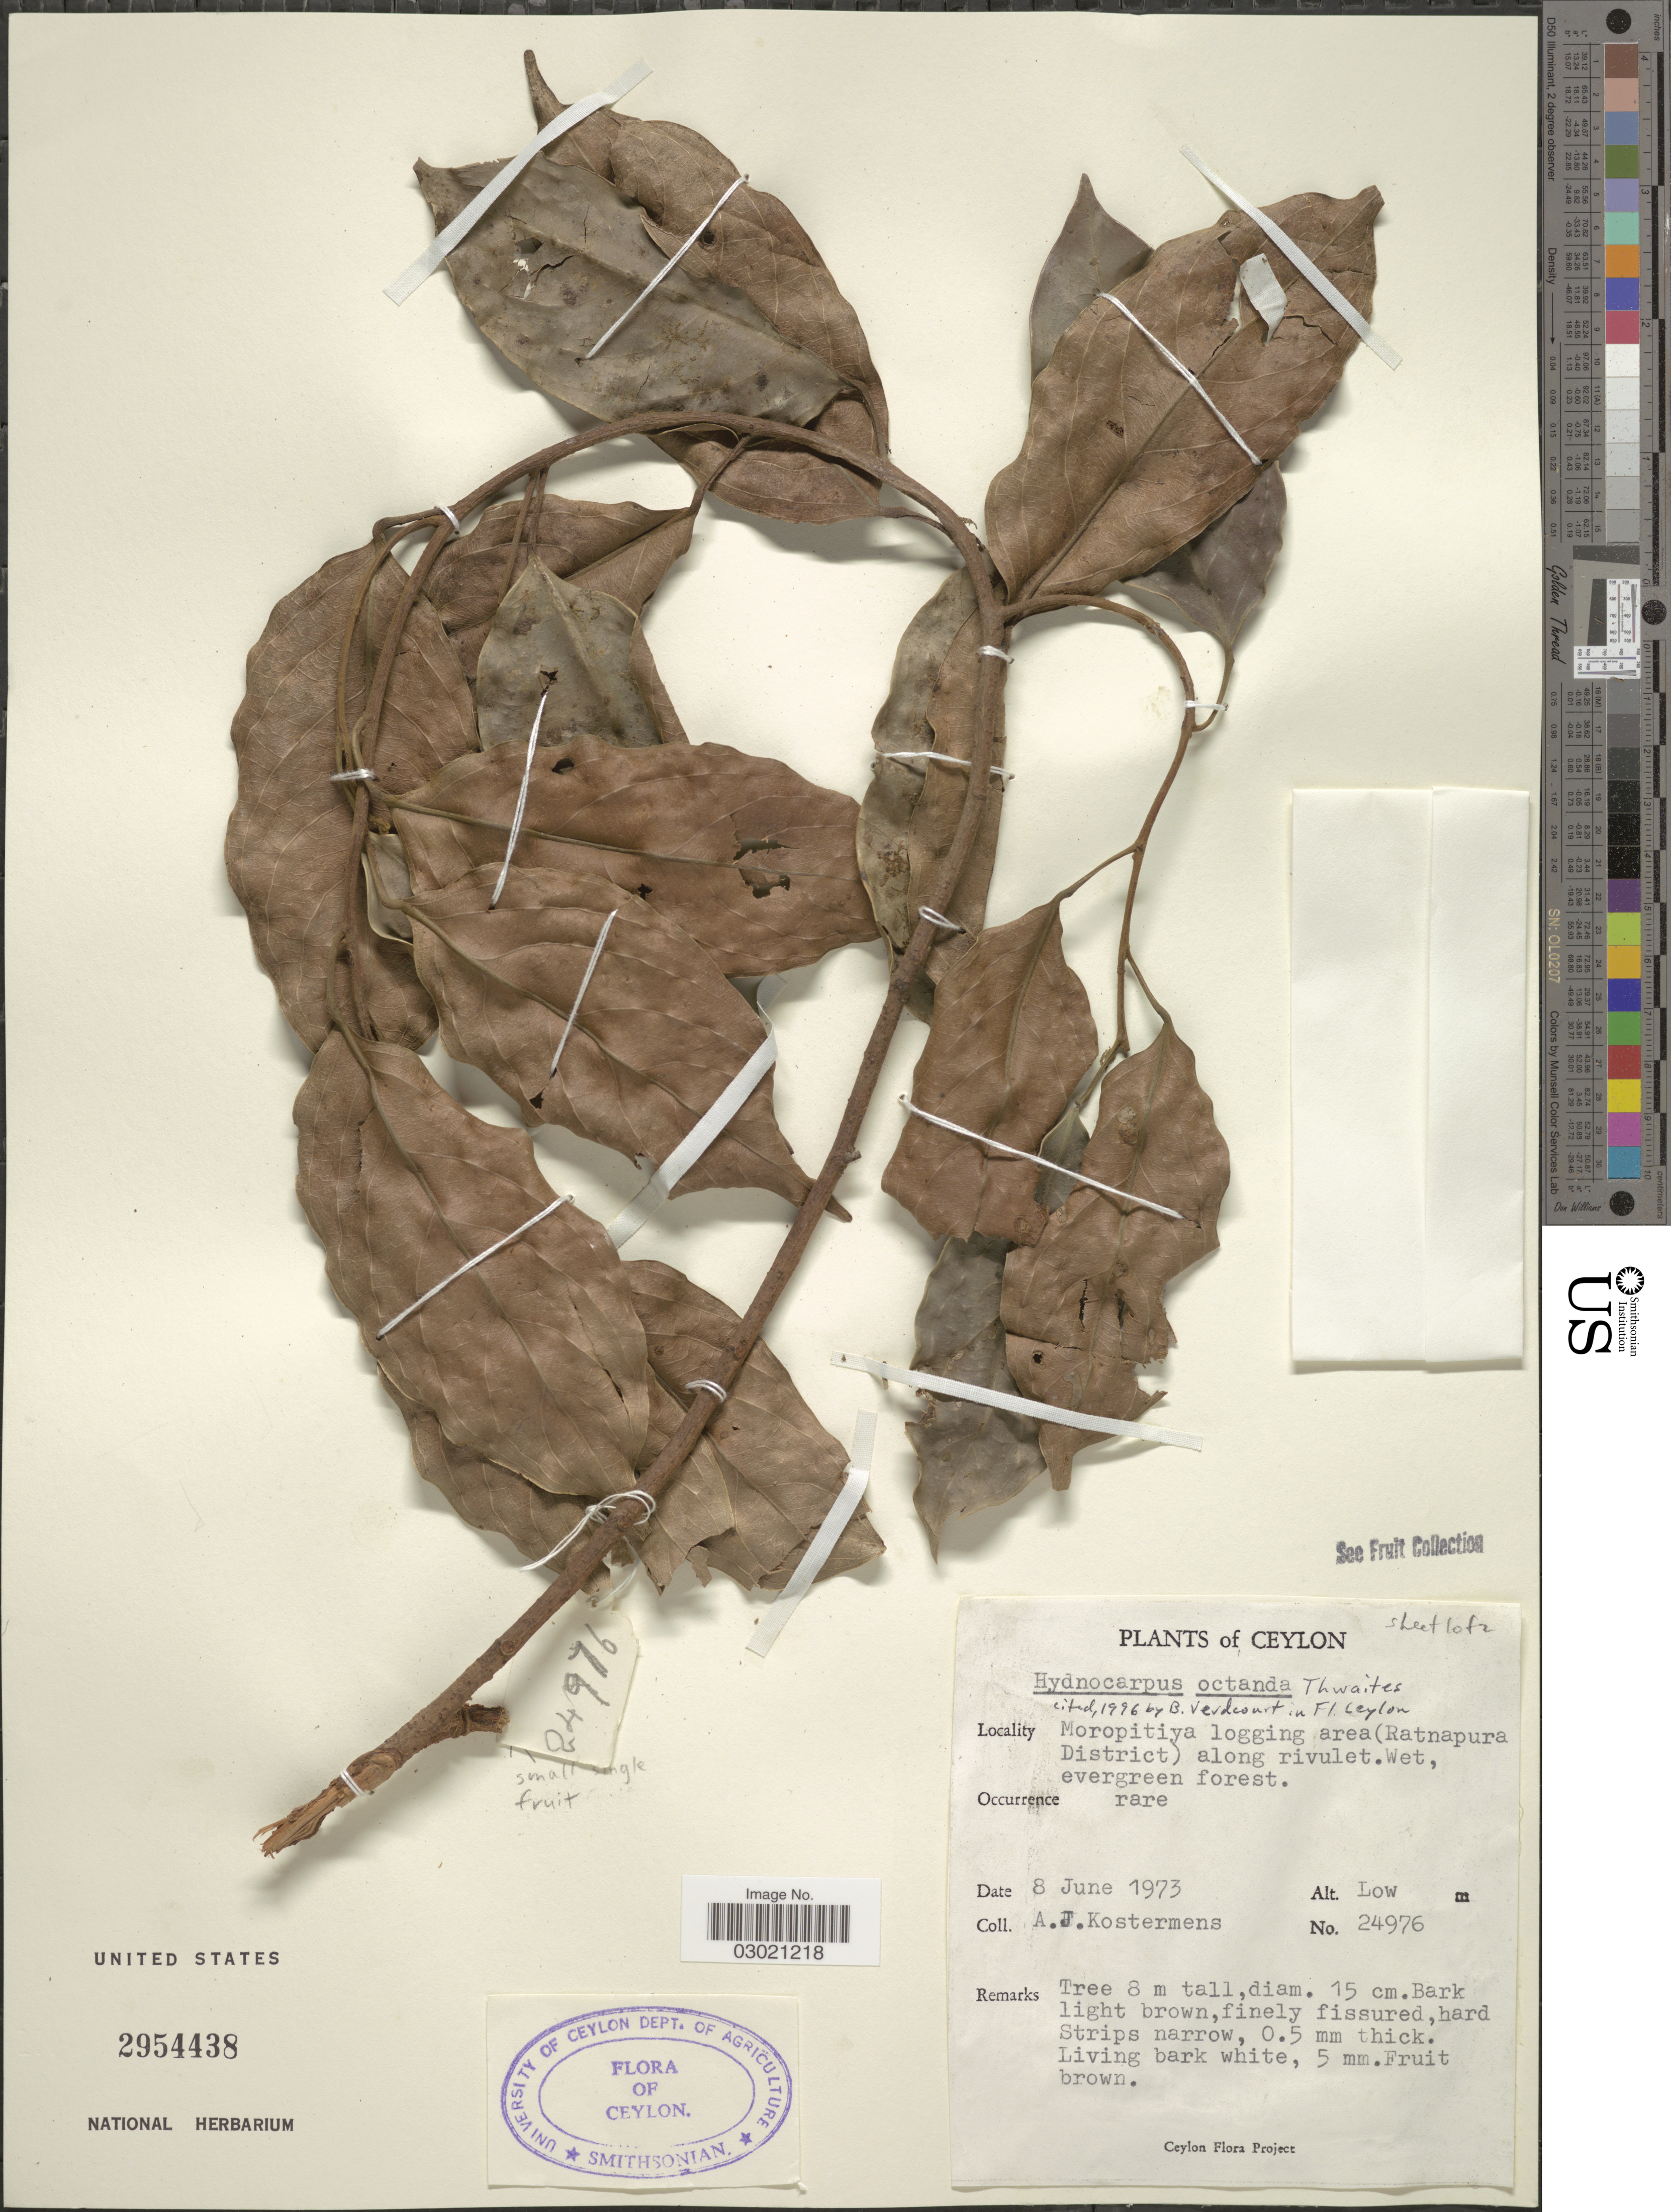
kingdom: Plantae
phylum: Tracheophyta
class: Magnoliopsida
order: Malpighiales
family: Achariaceae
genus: Hydnocarpus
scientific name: Hydnocarpus octandrus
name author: Thwaites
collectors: A. Kostermens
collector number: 24976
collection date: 1973-06-08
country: Sri Lanka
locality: Ceylon, Moropitiya logging area (Ratnapura District) along rivulet. Wet, evergreen forest.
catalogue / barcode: US 2954438